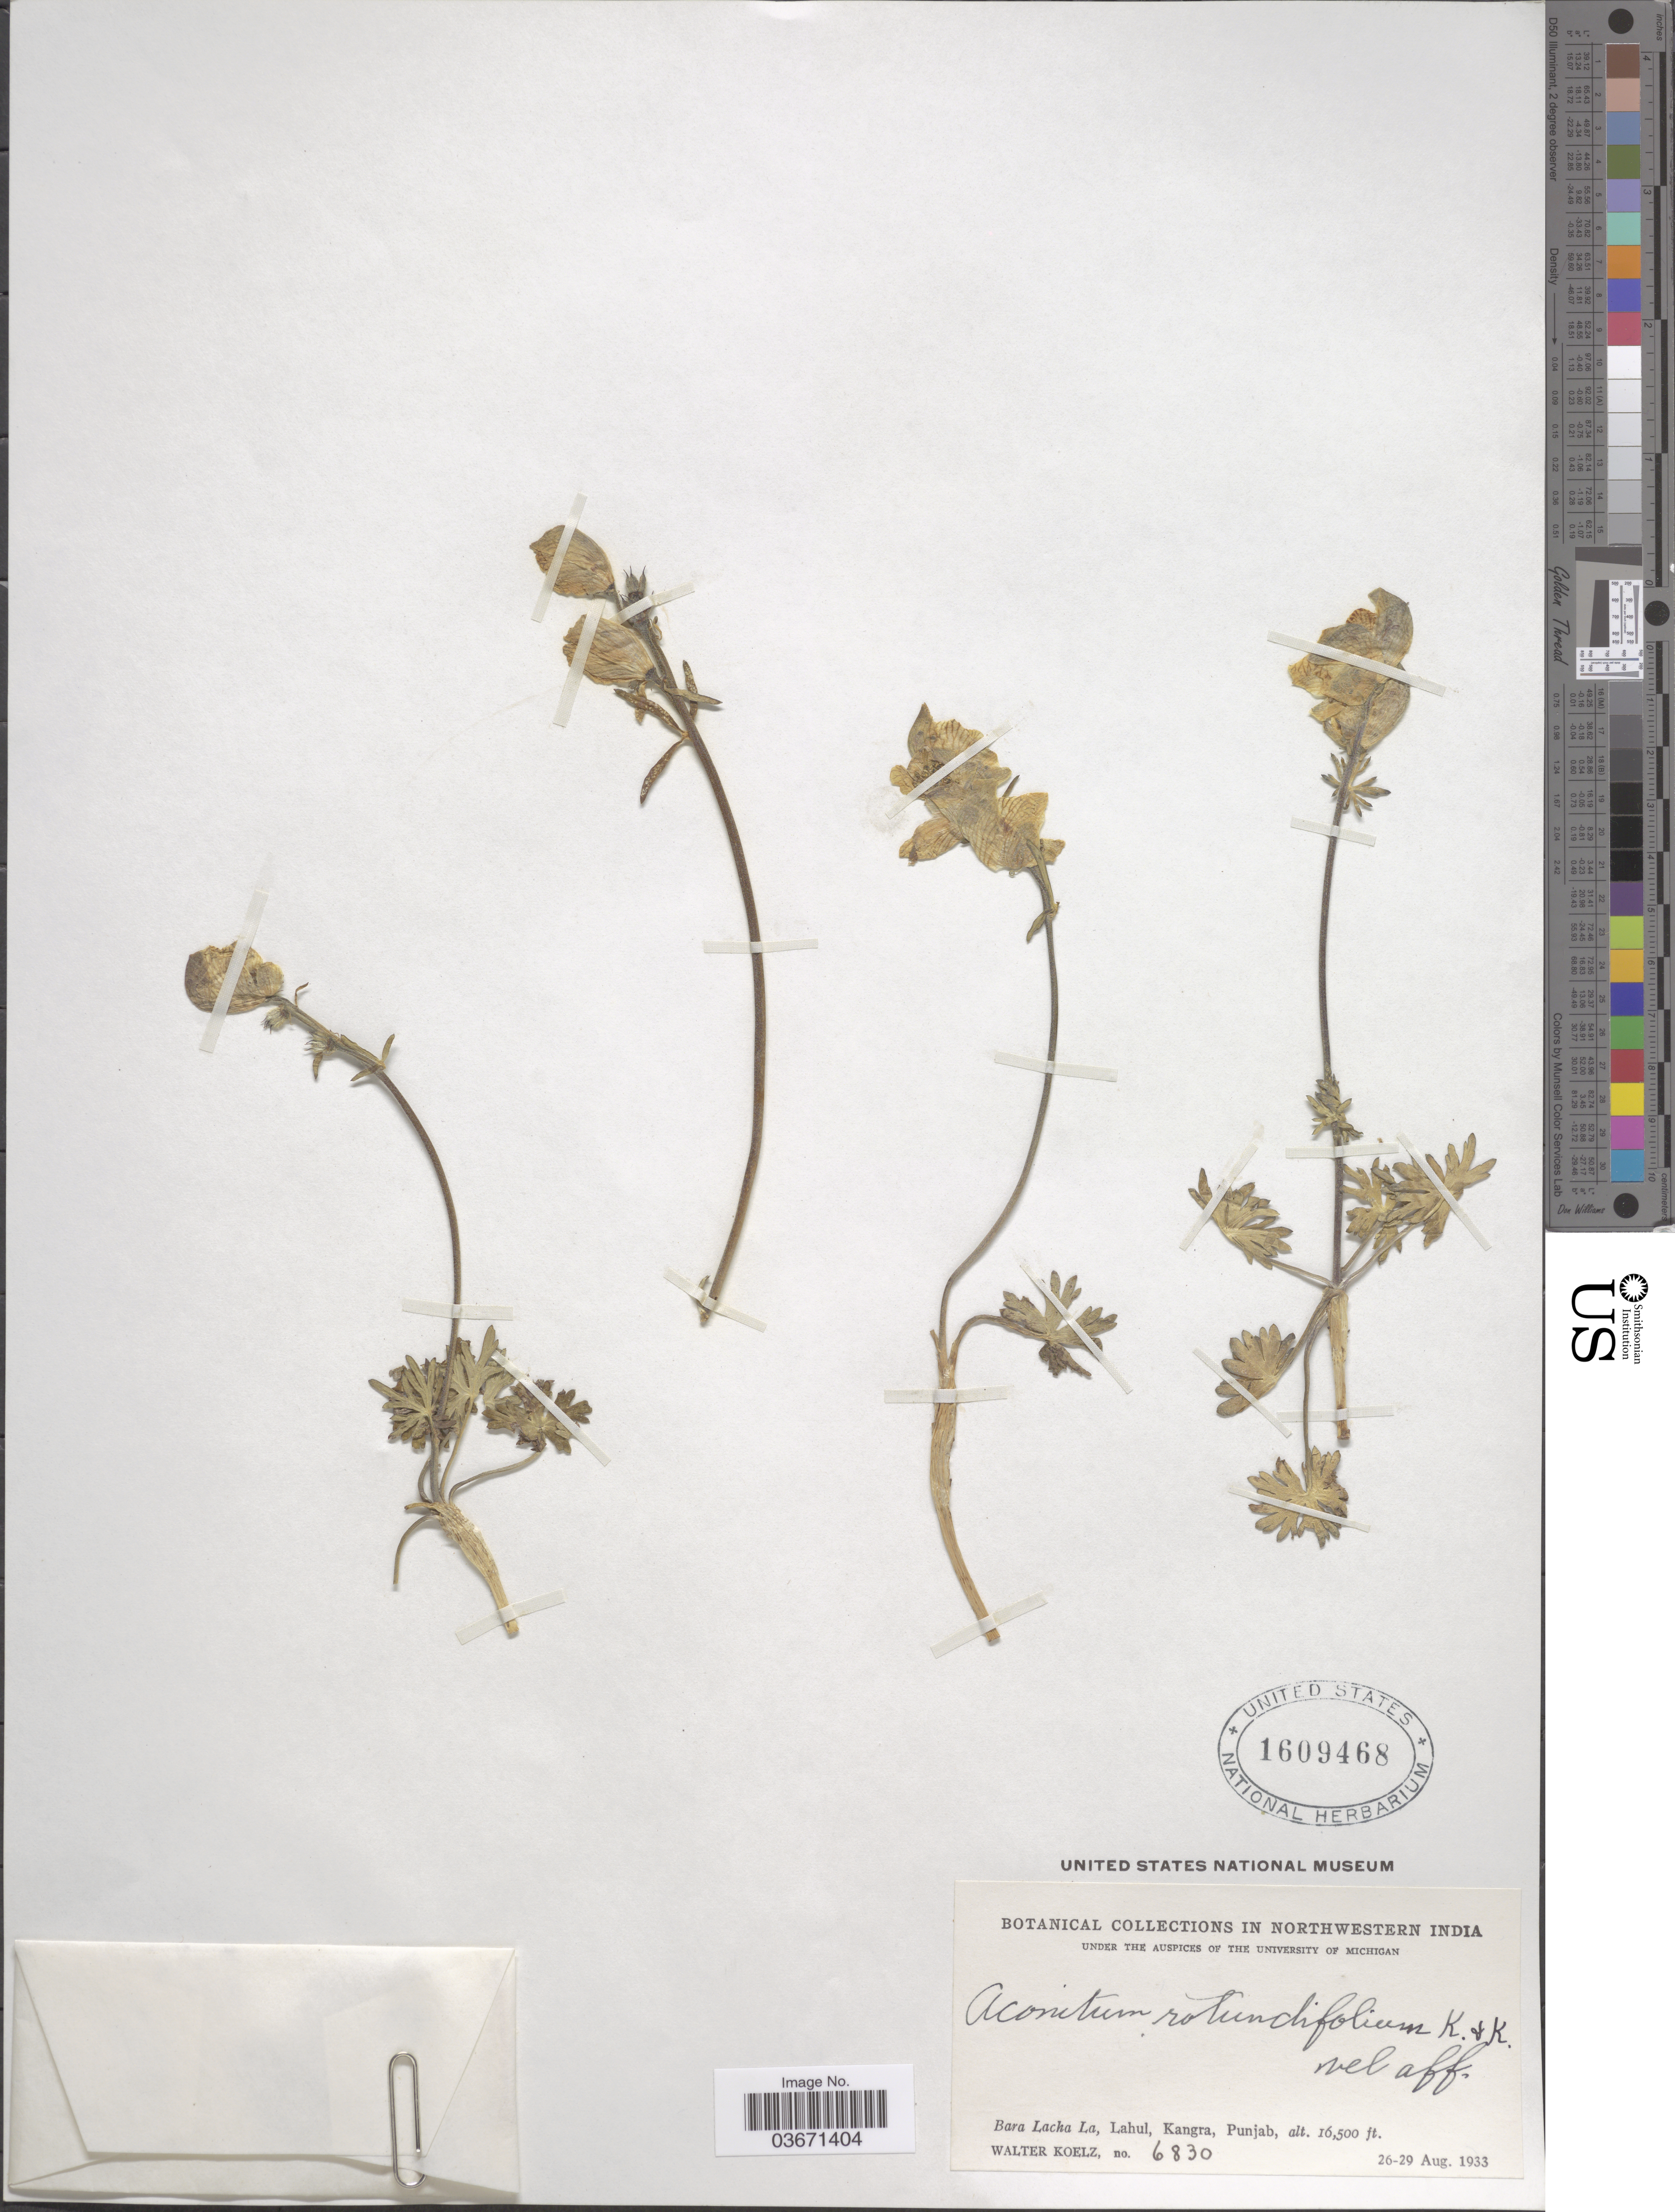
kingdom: Plantae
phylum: Tracheophyta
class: Magnoliopsida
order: Ranunculales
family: Ranunculaceae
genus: Aconitum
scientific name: Aconitum rotundifolium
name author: Kar. & Kir.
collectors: W. N. Koelz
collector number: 6830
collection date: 1933-08-26/1933-08-29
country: India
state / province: Punjab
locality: Northwestern India. Bara Lacha La, Lahul, Kangra, Punjab.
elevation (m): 5029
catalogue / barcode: US 1609468